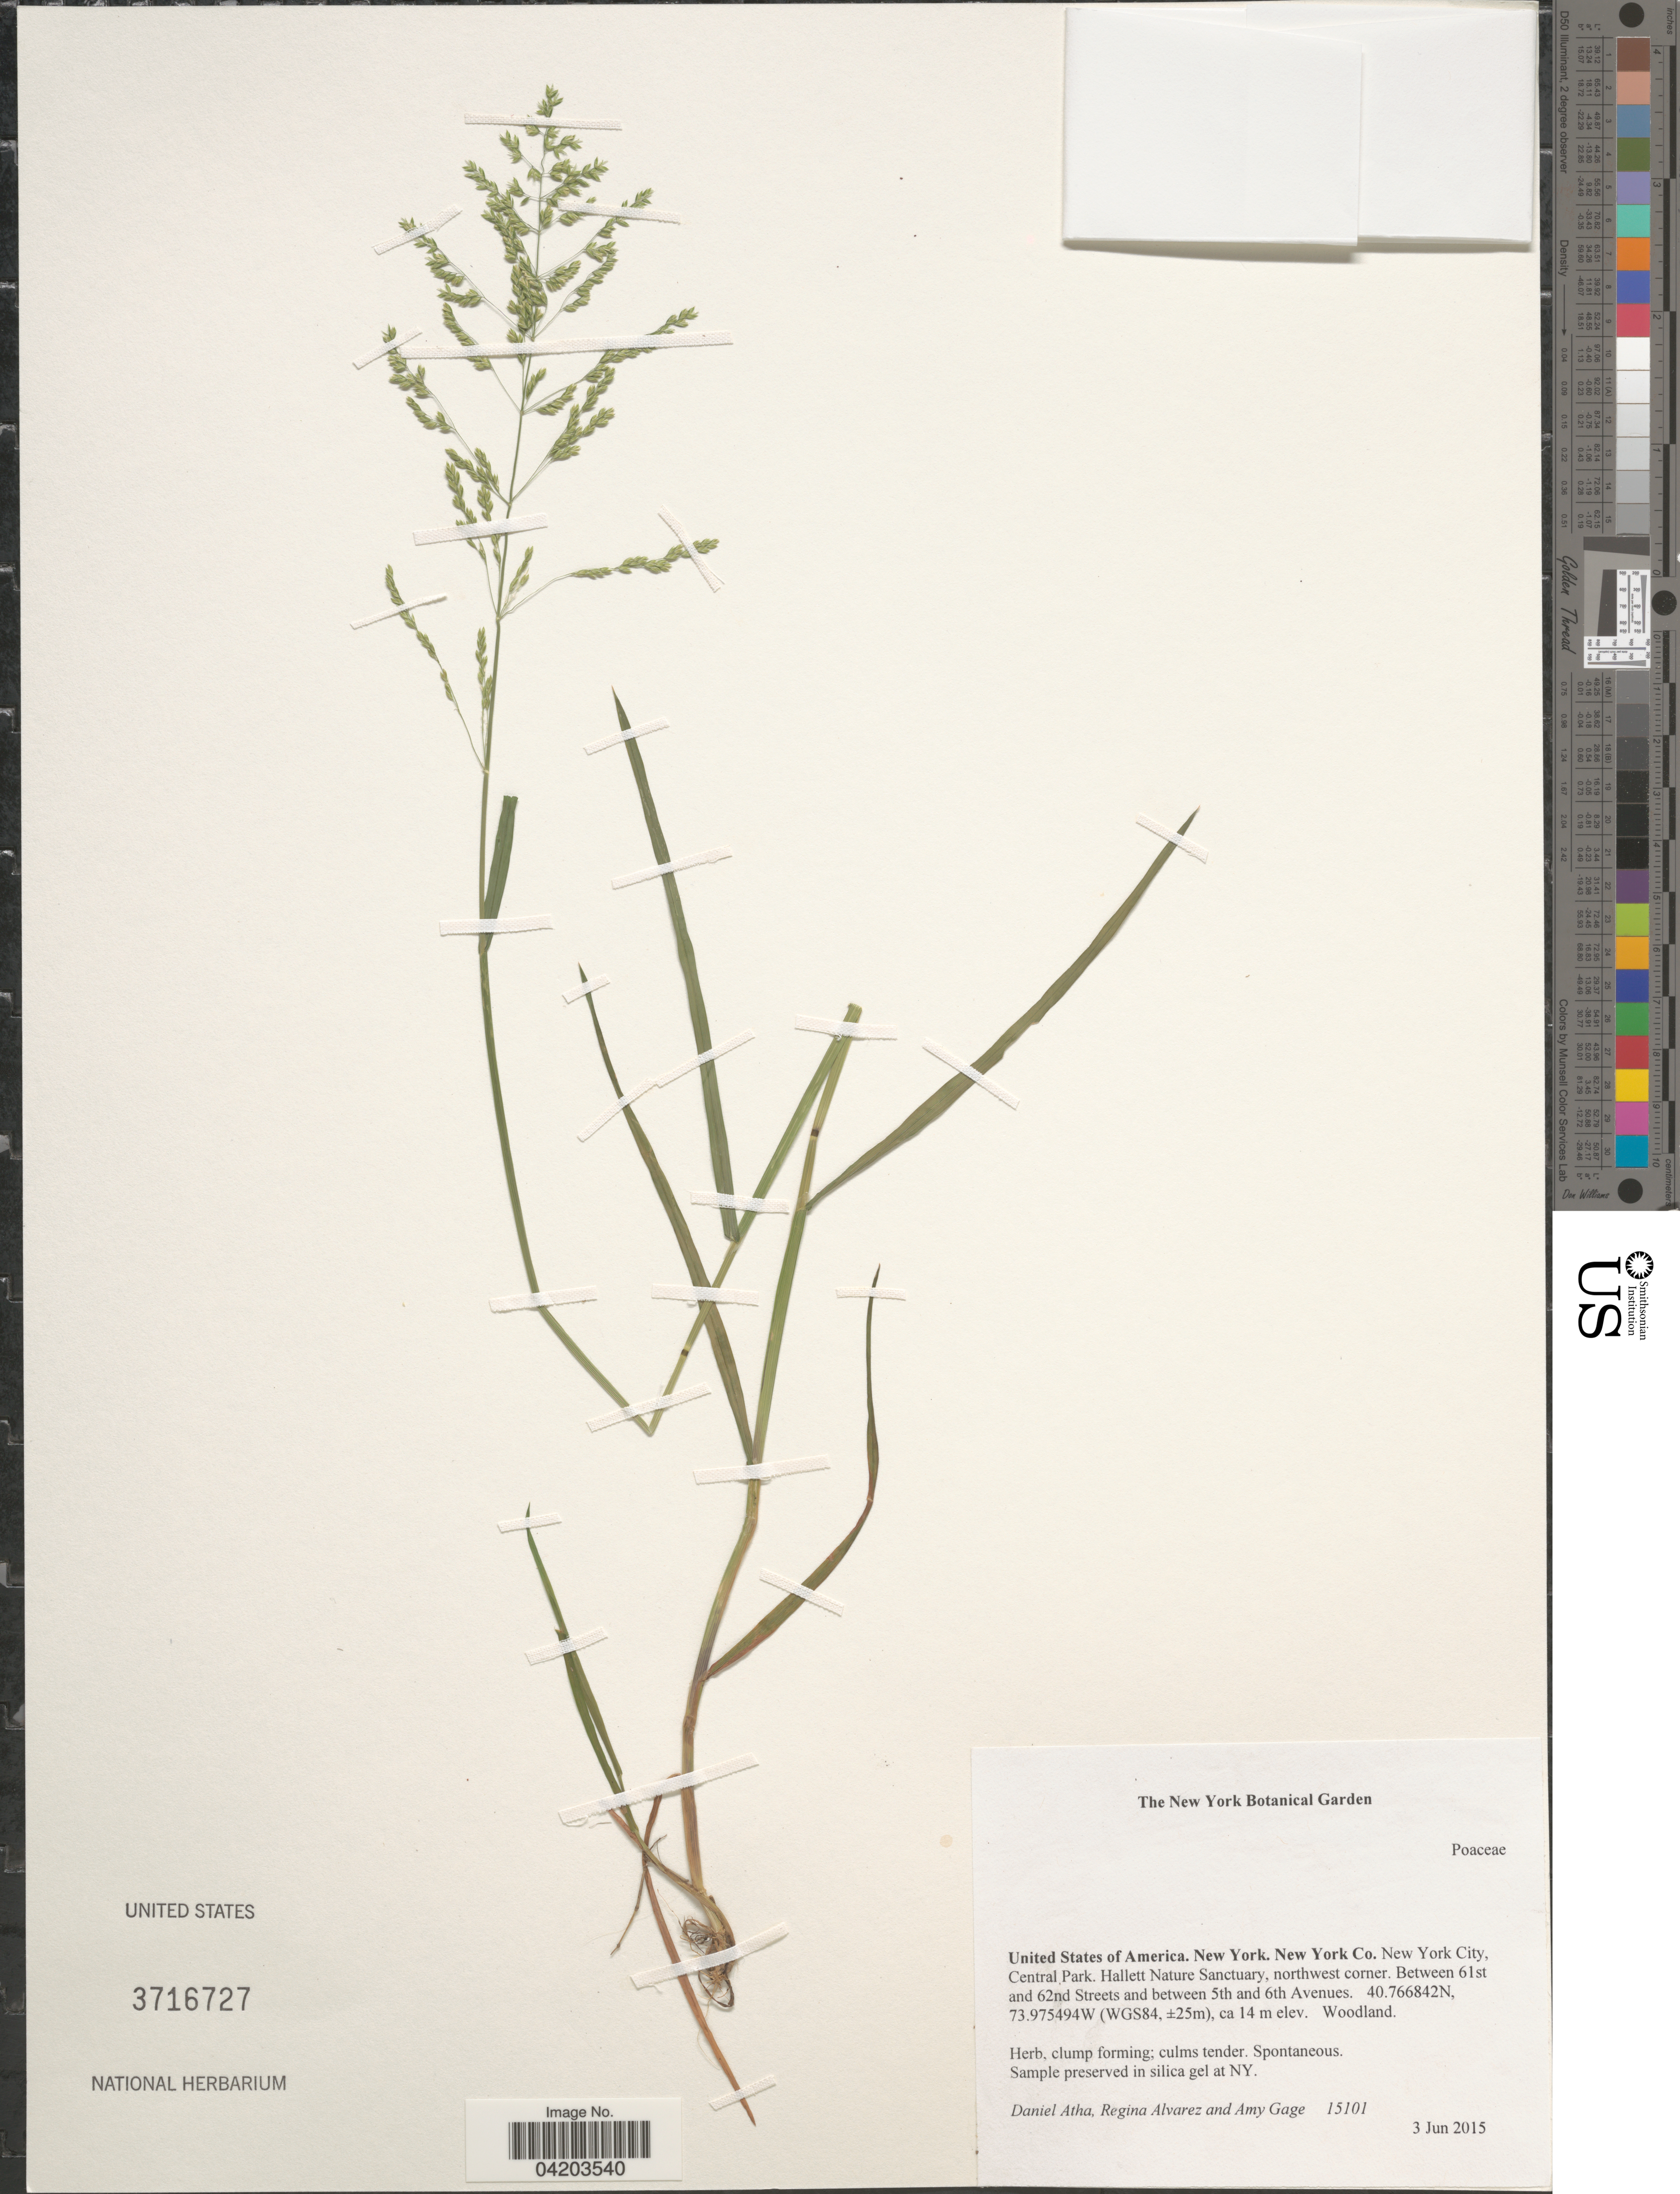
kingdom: Plantae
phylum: Tracheophyta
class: Liliopsida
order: Poales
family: Poaceae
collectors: D. Atha, R. Álvarez & A. Gage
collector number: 15101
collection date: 2015-06-03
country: United States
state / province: New York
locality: New York Co. New York City, Central Park. Hallett Nature Sanctuary, northwest corner. Between 61st and 62nd Streets and between 5th and 6th Avenues. (WGS84, ±25m).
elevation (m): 14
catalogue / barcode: US 3716727